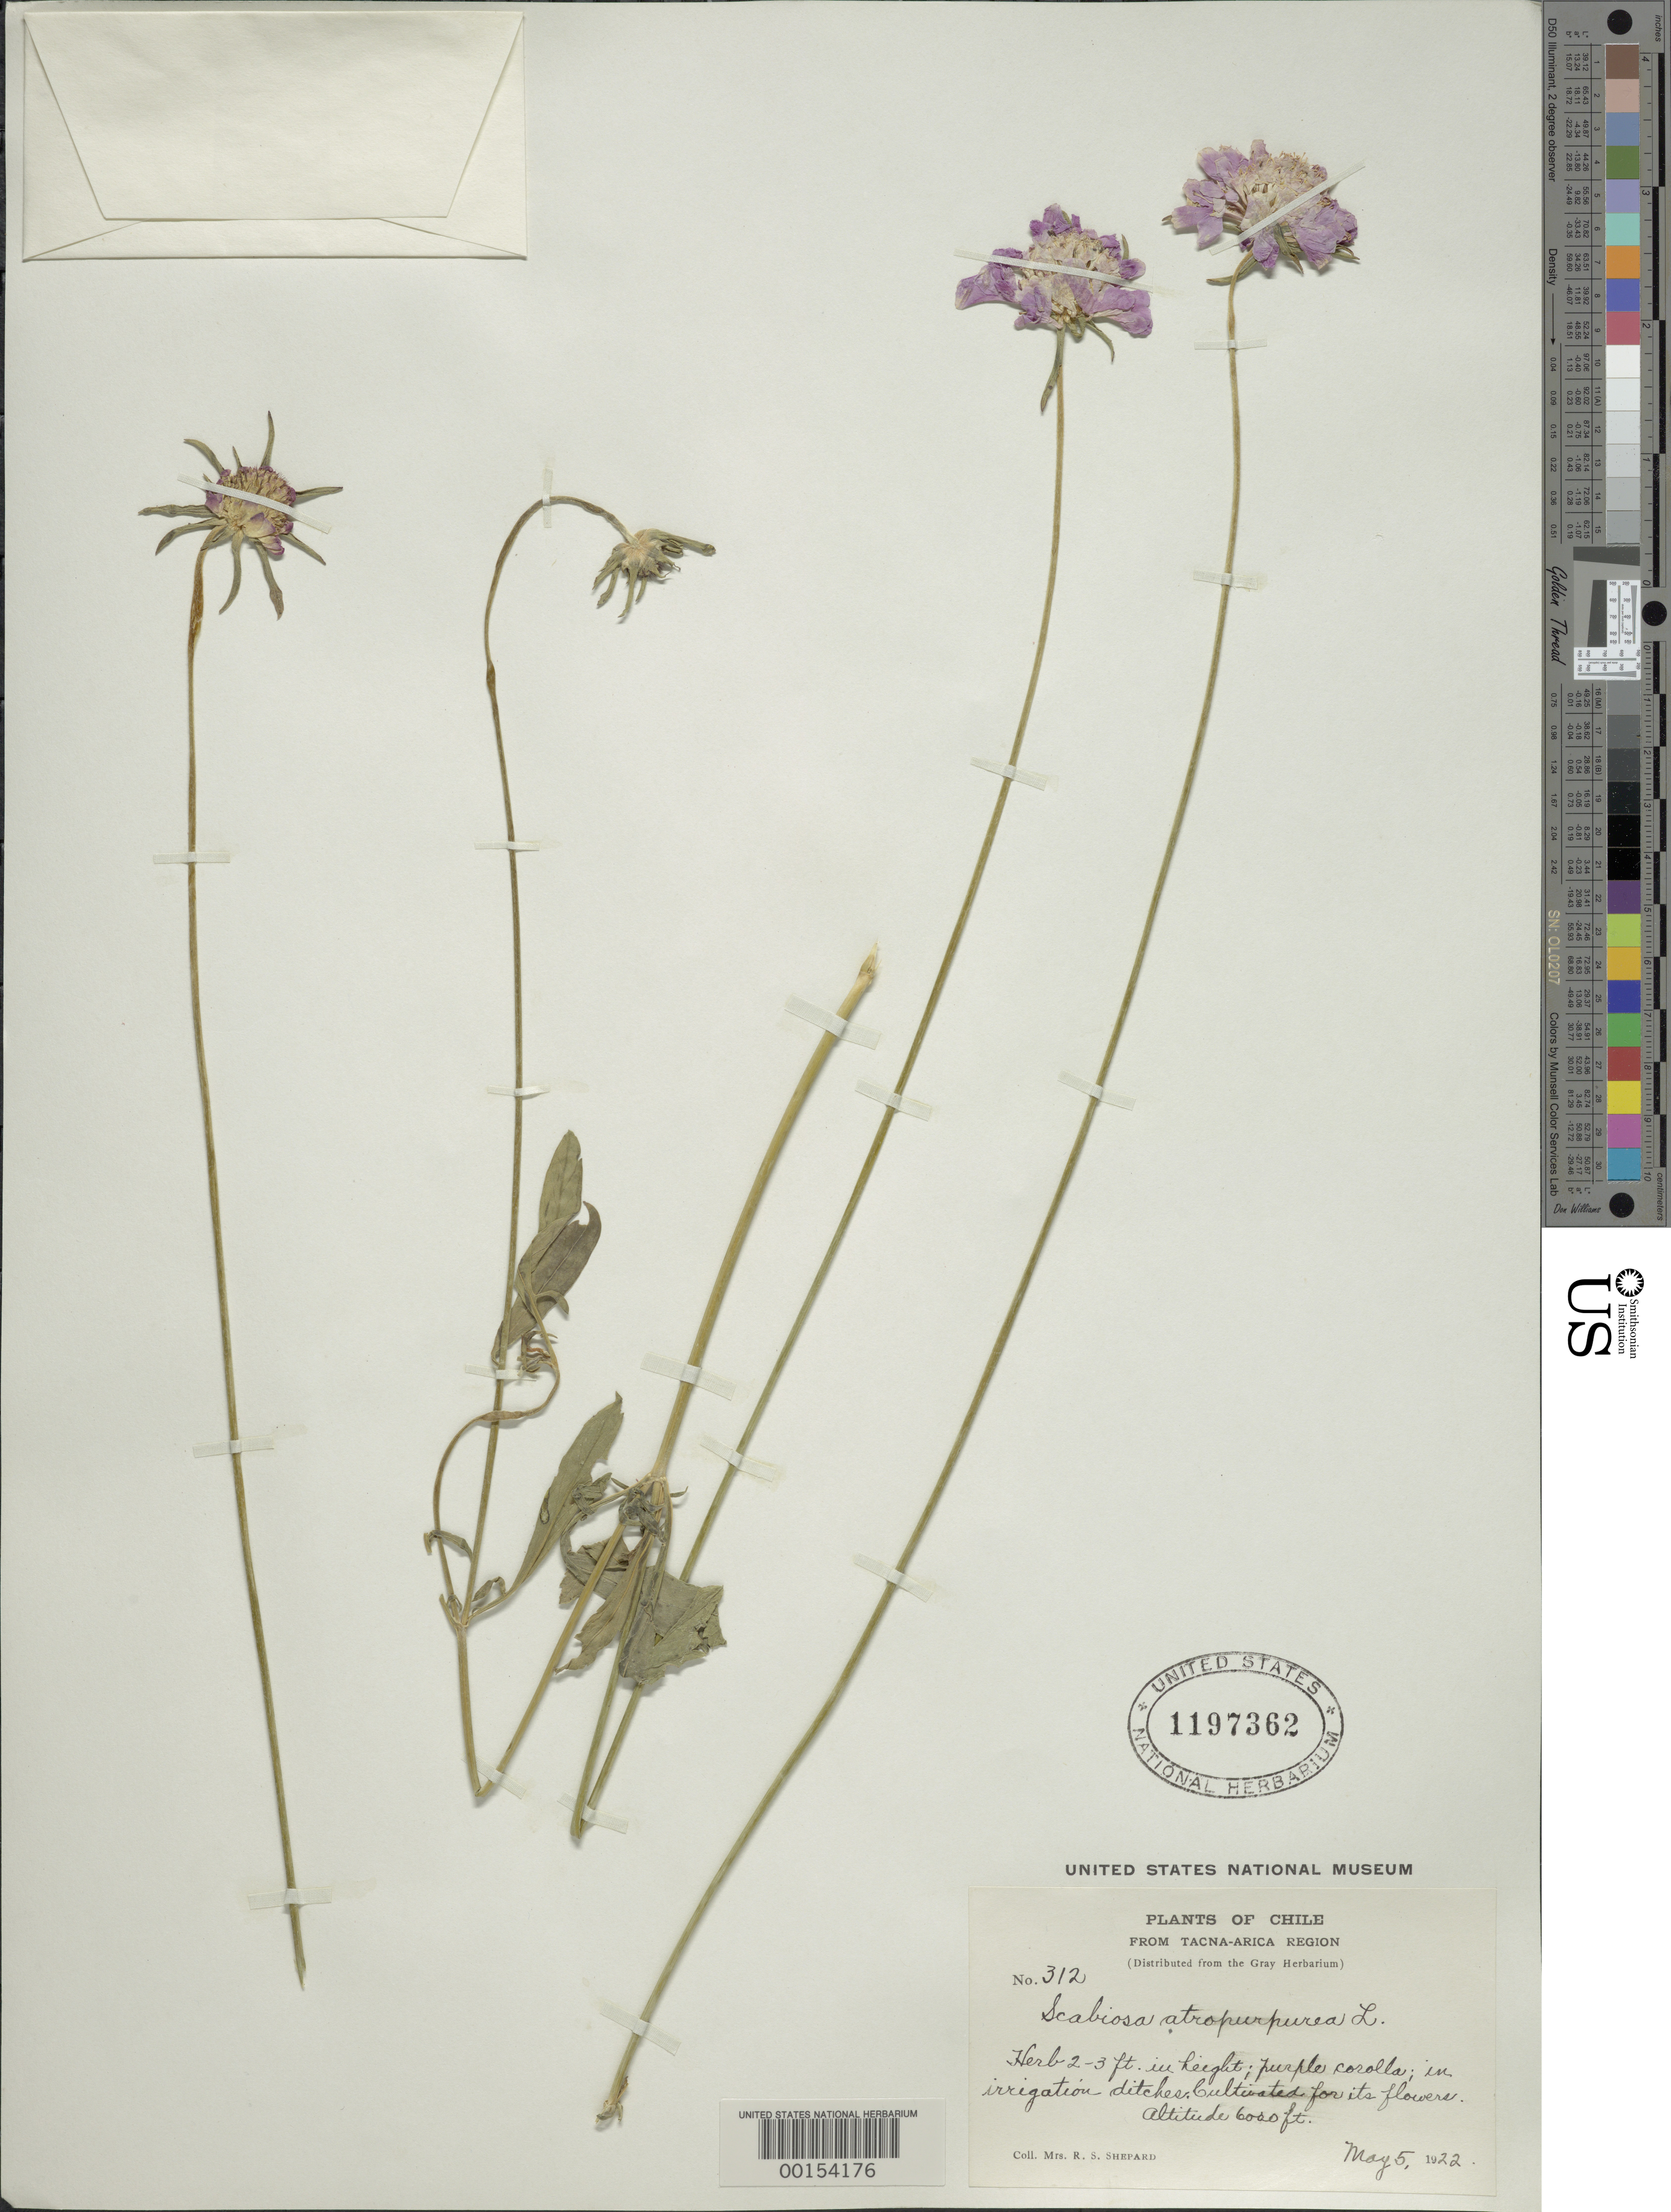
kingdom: Plantae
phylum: Tracheophyta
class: Magnoliopsida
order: Dipsacales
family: Caprifoliaceae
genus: Scabiosa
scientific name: Scabiosa atropurpurea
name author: L.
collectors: R. Shepard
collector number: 312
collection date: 1922-05-05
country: Chile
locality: From Tacna-Arica Region.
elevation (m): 1829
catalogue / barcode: US 1197362